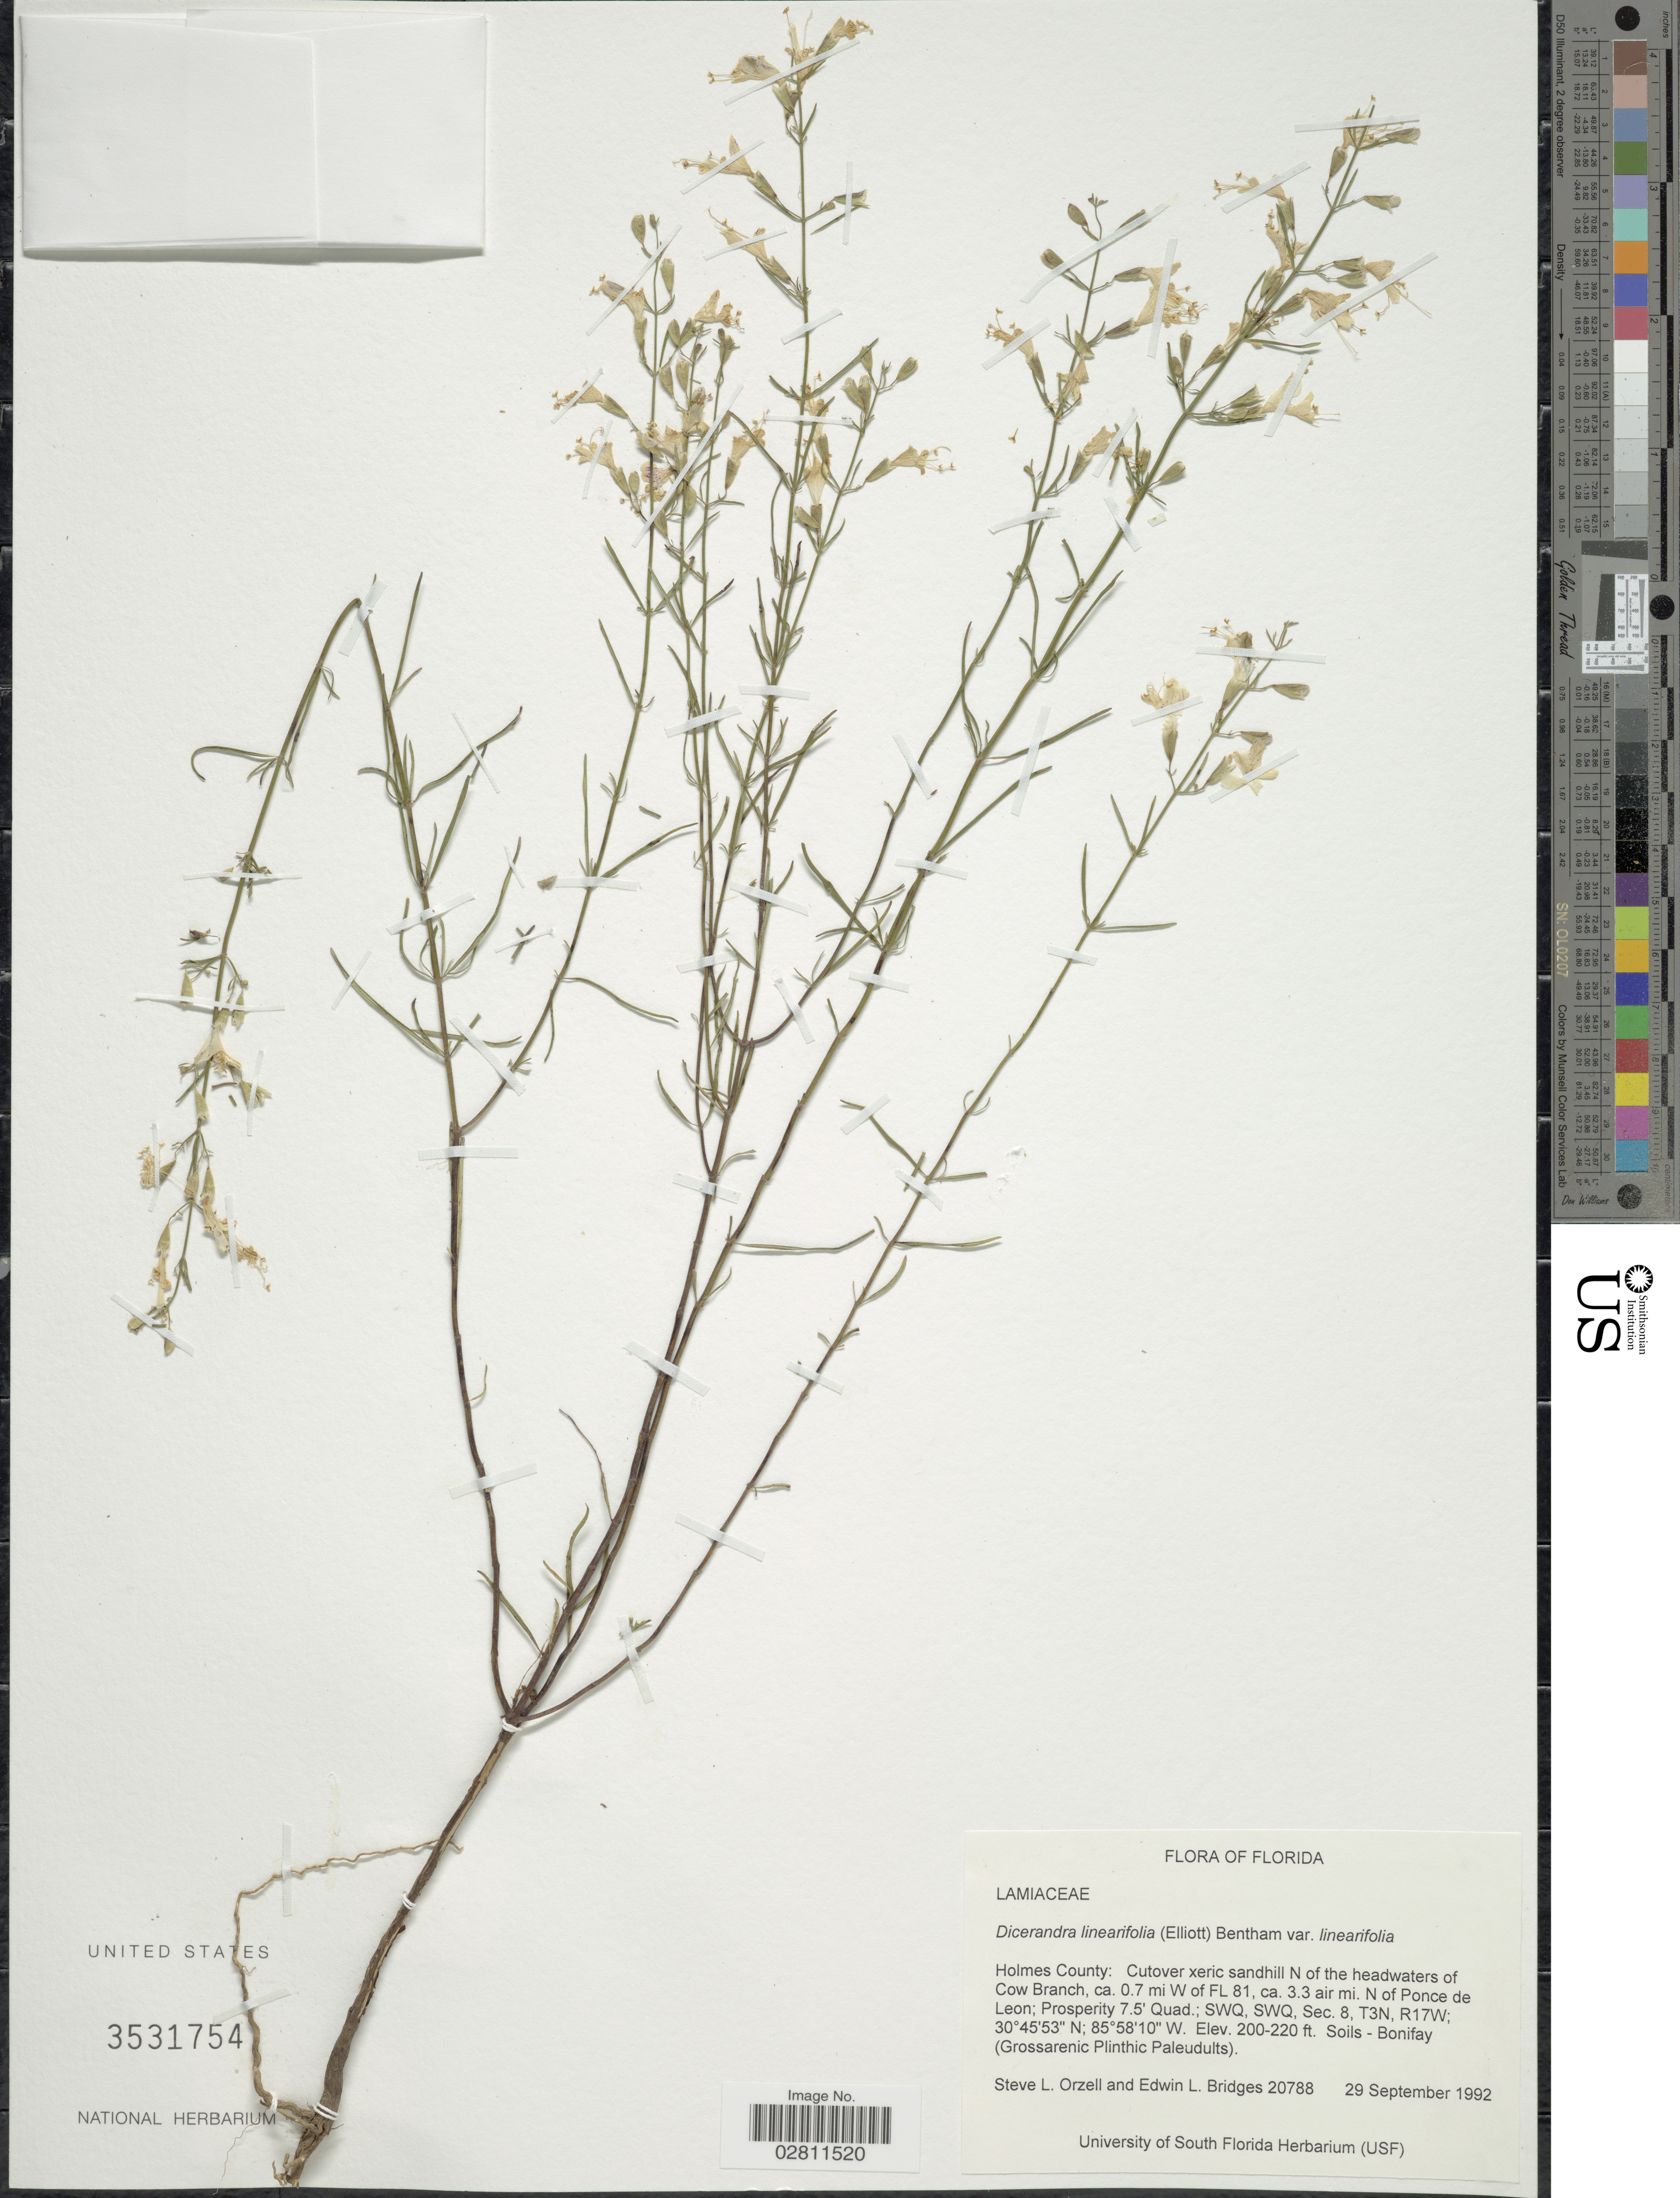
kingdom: Plantae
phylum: Tracheophyta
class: Magnoliopsida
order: Lamiales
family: Lamiaceae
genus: Dicerandra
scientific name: Dicerandra linearifolia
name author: (Elliott) Benth.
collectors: S. Orzell & E. Bridges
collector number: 20788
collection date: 1992-09-29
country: United States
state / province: Florida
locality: Holmes County: Cutover xeric sandhill N of the headwaters of Cow Branch, ca. 0.7 mi W of FL 81, ca. 3.3 air mi. N of Ponce de Leon; SWQ, SWQ, Sec. 8, T3N, R17W.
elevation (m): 61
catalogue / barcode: US 3531754